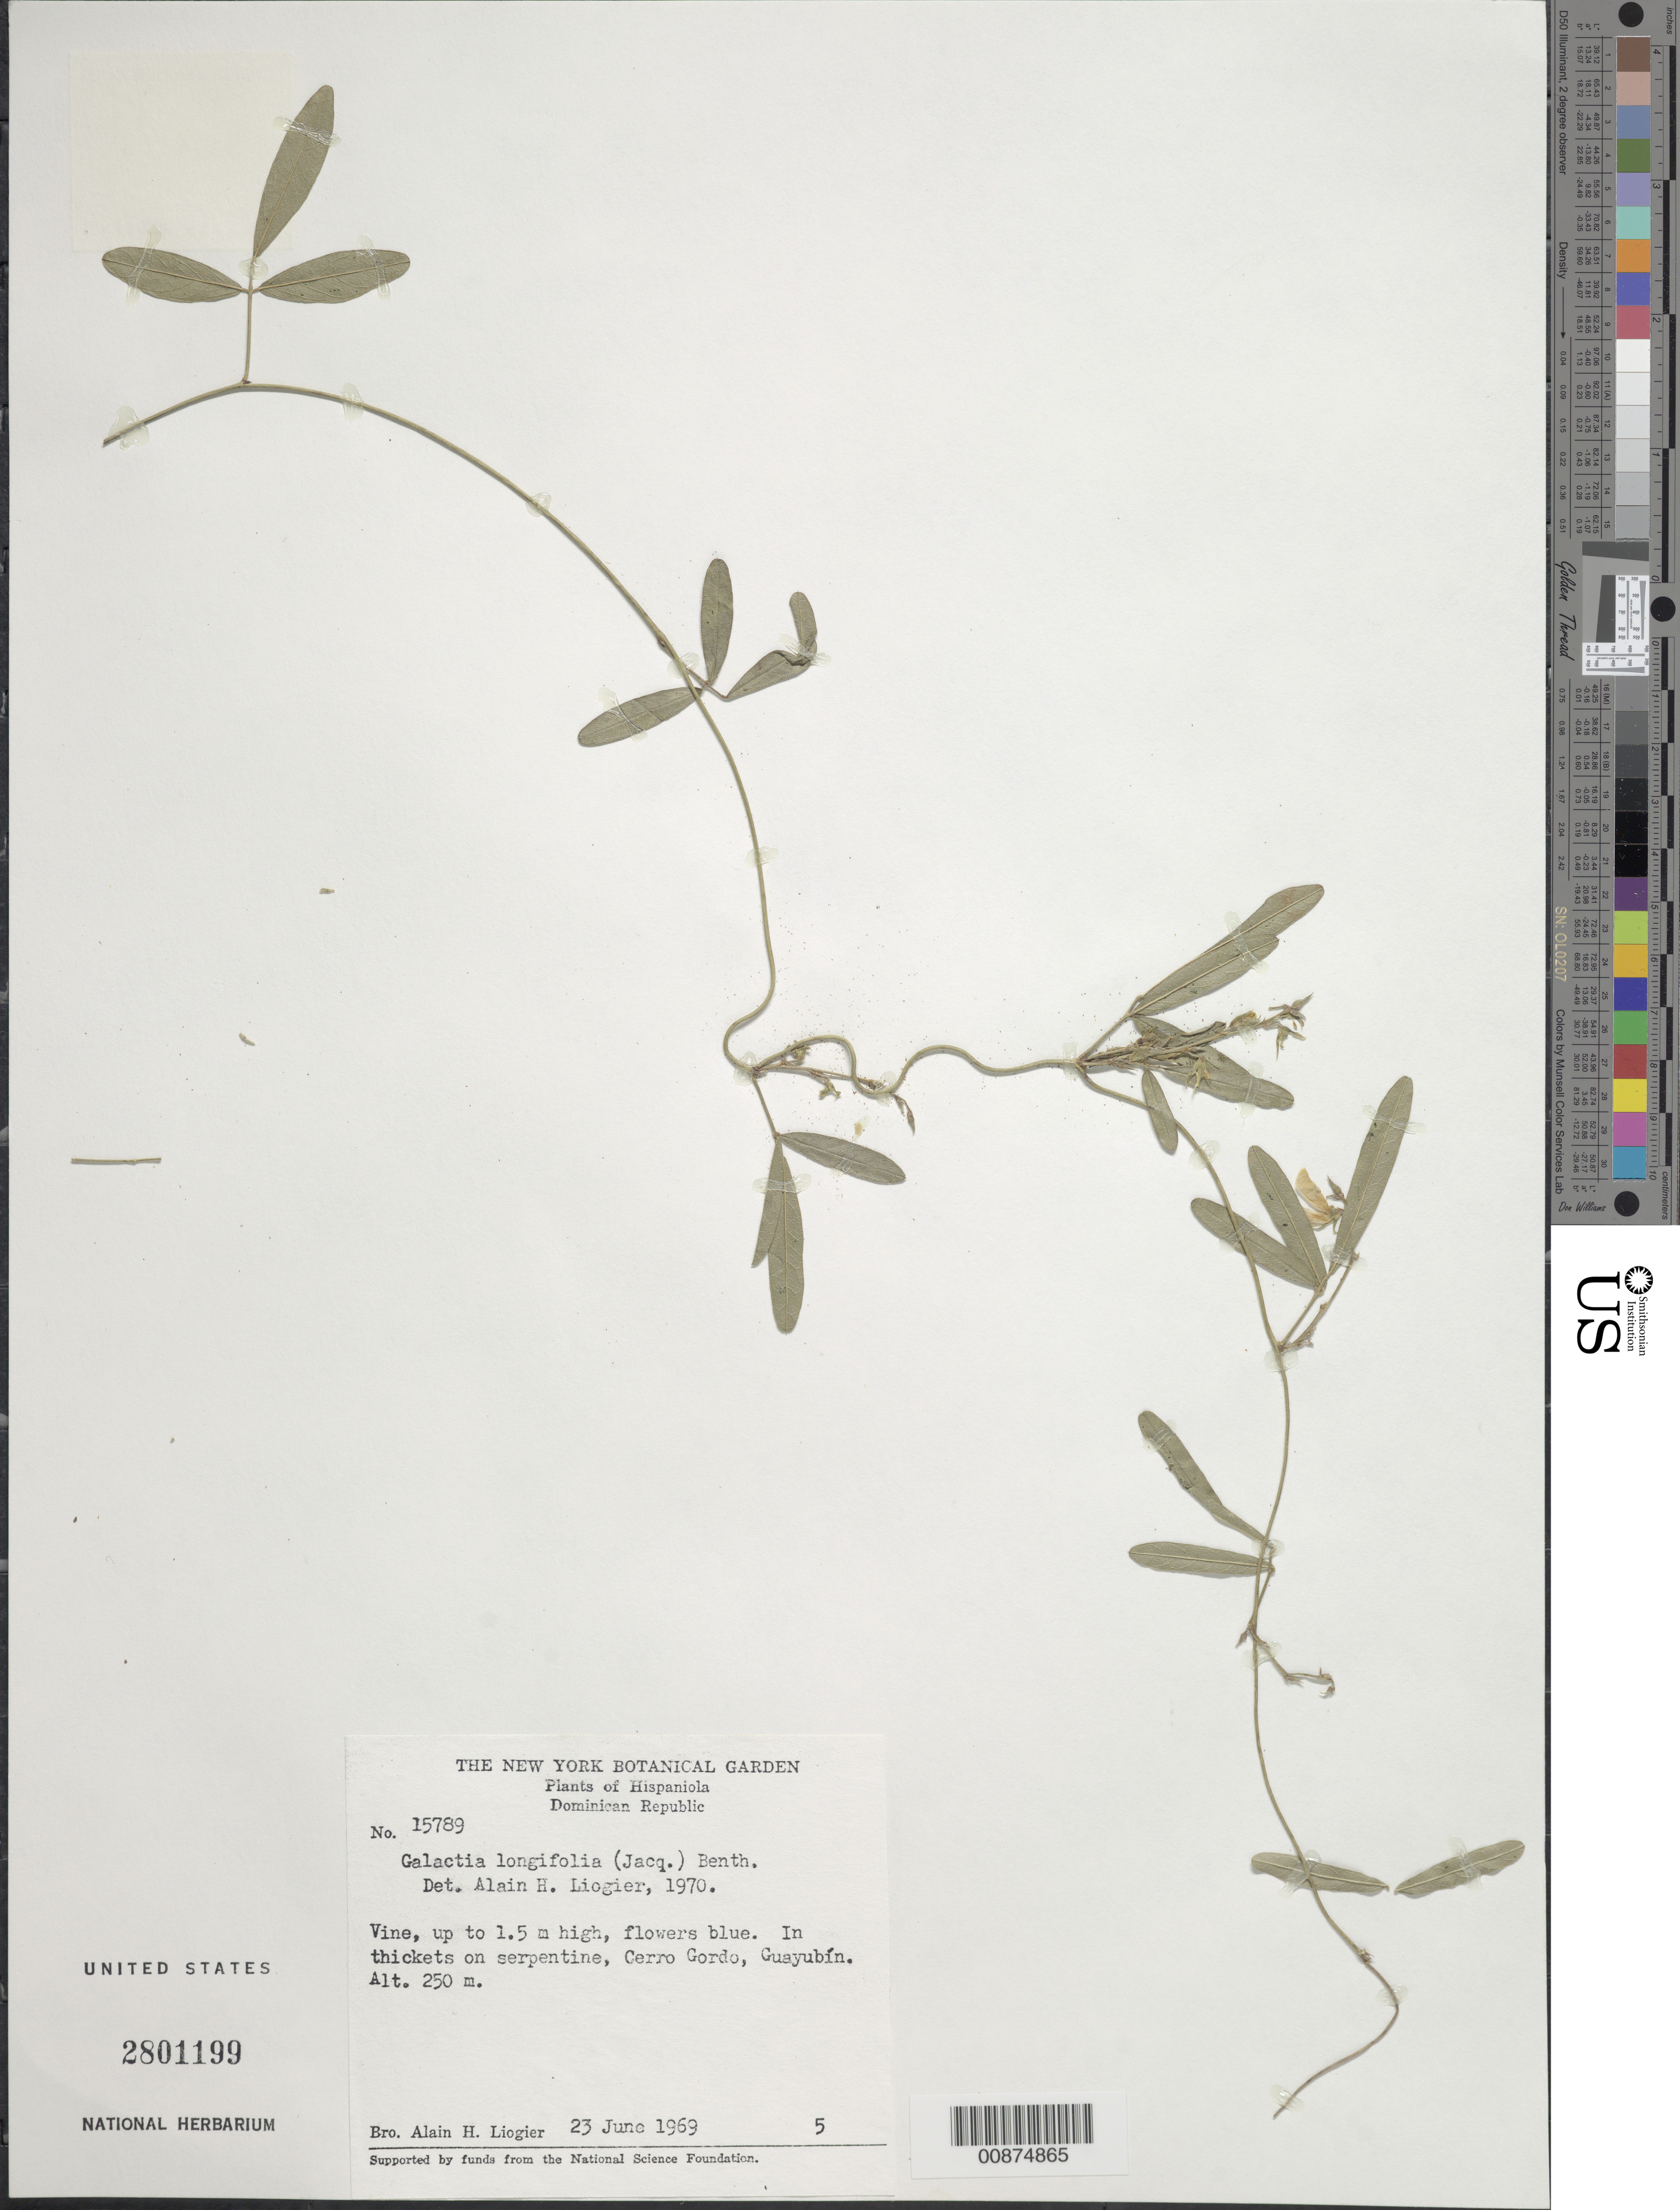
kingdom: Plantae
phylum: Tracheophyta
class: Magnoliopsida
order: Fabales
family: Fabaceae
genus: Galactia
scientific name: Galactia longifolia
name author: (Jacq.) Benth.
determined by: Liogier, Alain H.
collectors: A. H. Liogier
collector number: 15789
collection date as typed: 23 Jun 1969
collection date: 1969-06-23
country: Dominican Republic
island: Hispaniola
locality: Cerro Gordo, Guayubín.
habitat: In thickets on serpentine.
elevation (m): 250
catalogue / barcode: US 2801199